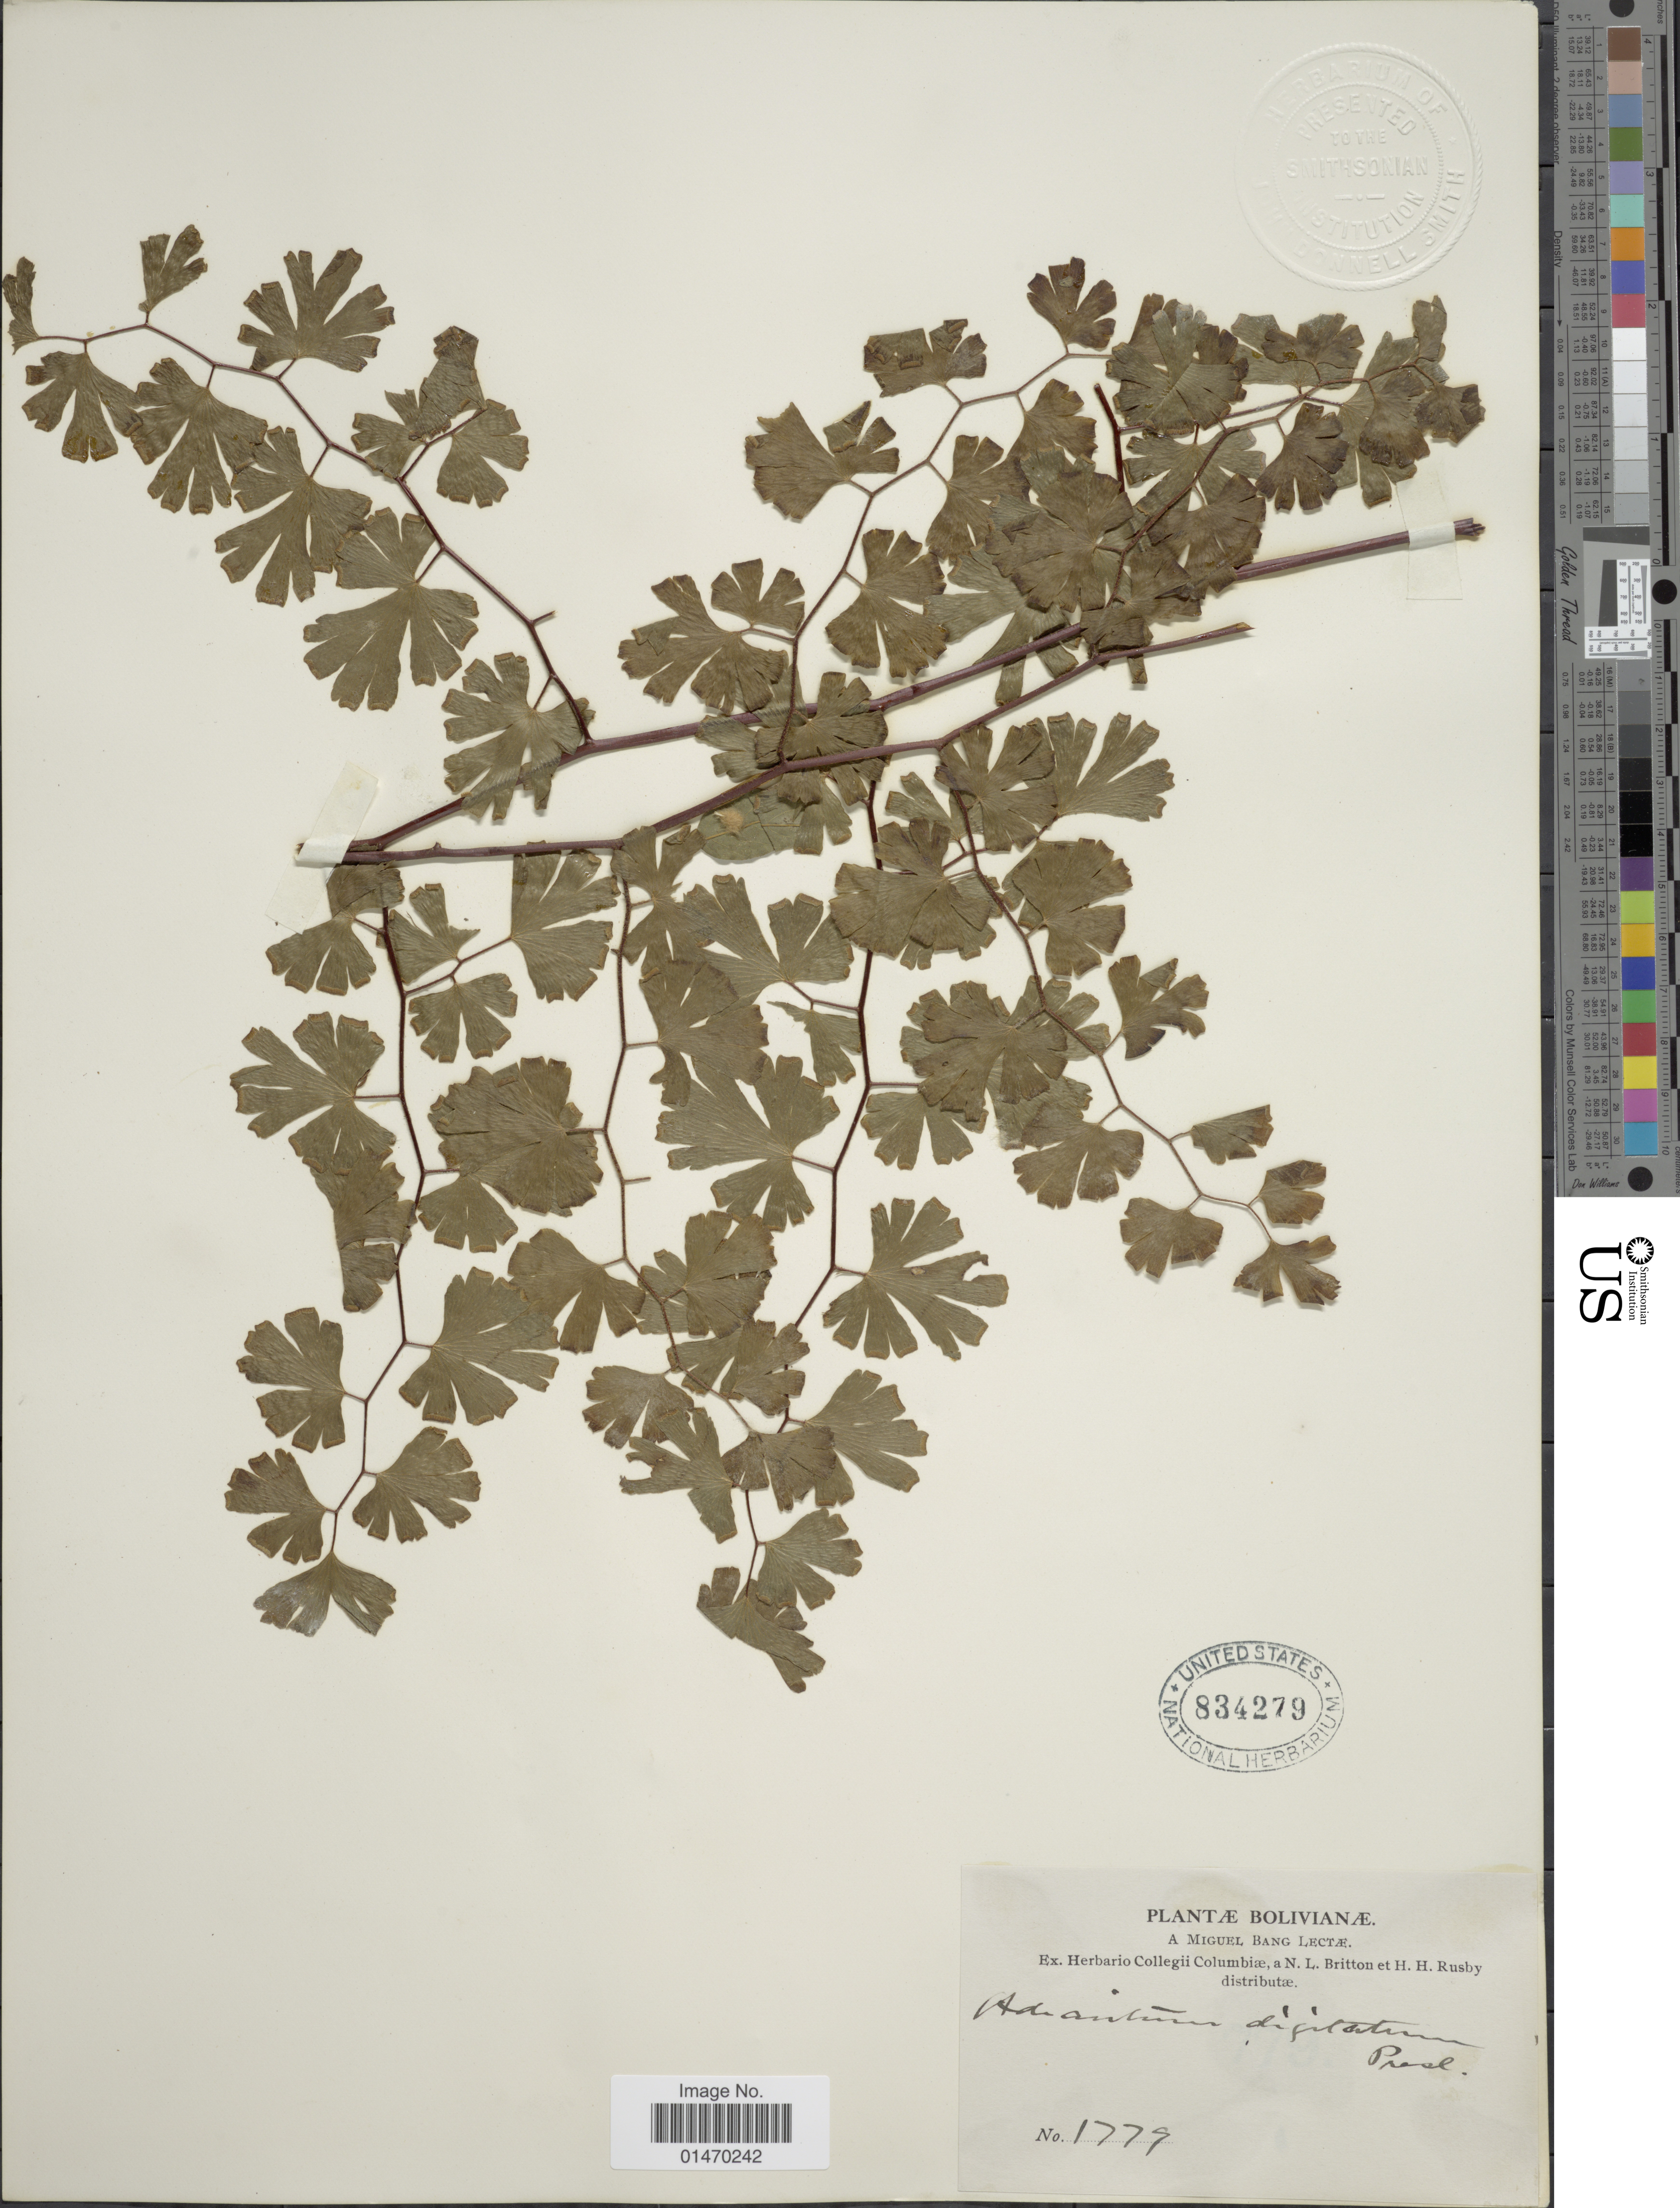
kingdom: Plantae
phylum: Tracheophyta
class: Polypodiopsida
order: Polypodiales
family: Pteridaceae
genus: Adiantum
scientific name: Adiantum digitatum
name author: Hook.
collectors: M. Bang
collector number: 1779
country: Bolivia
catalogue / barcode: US 834279